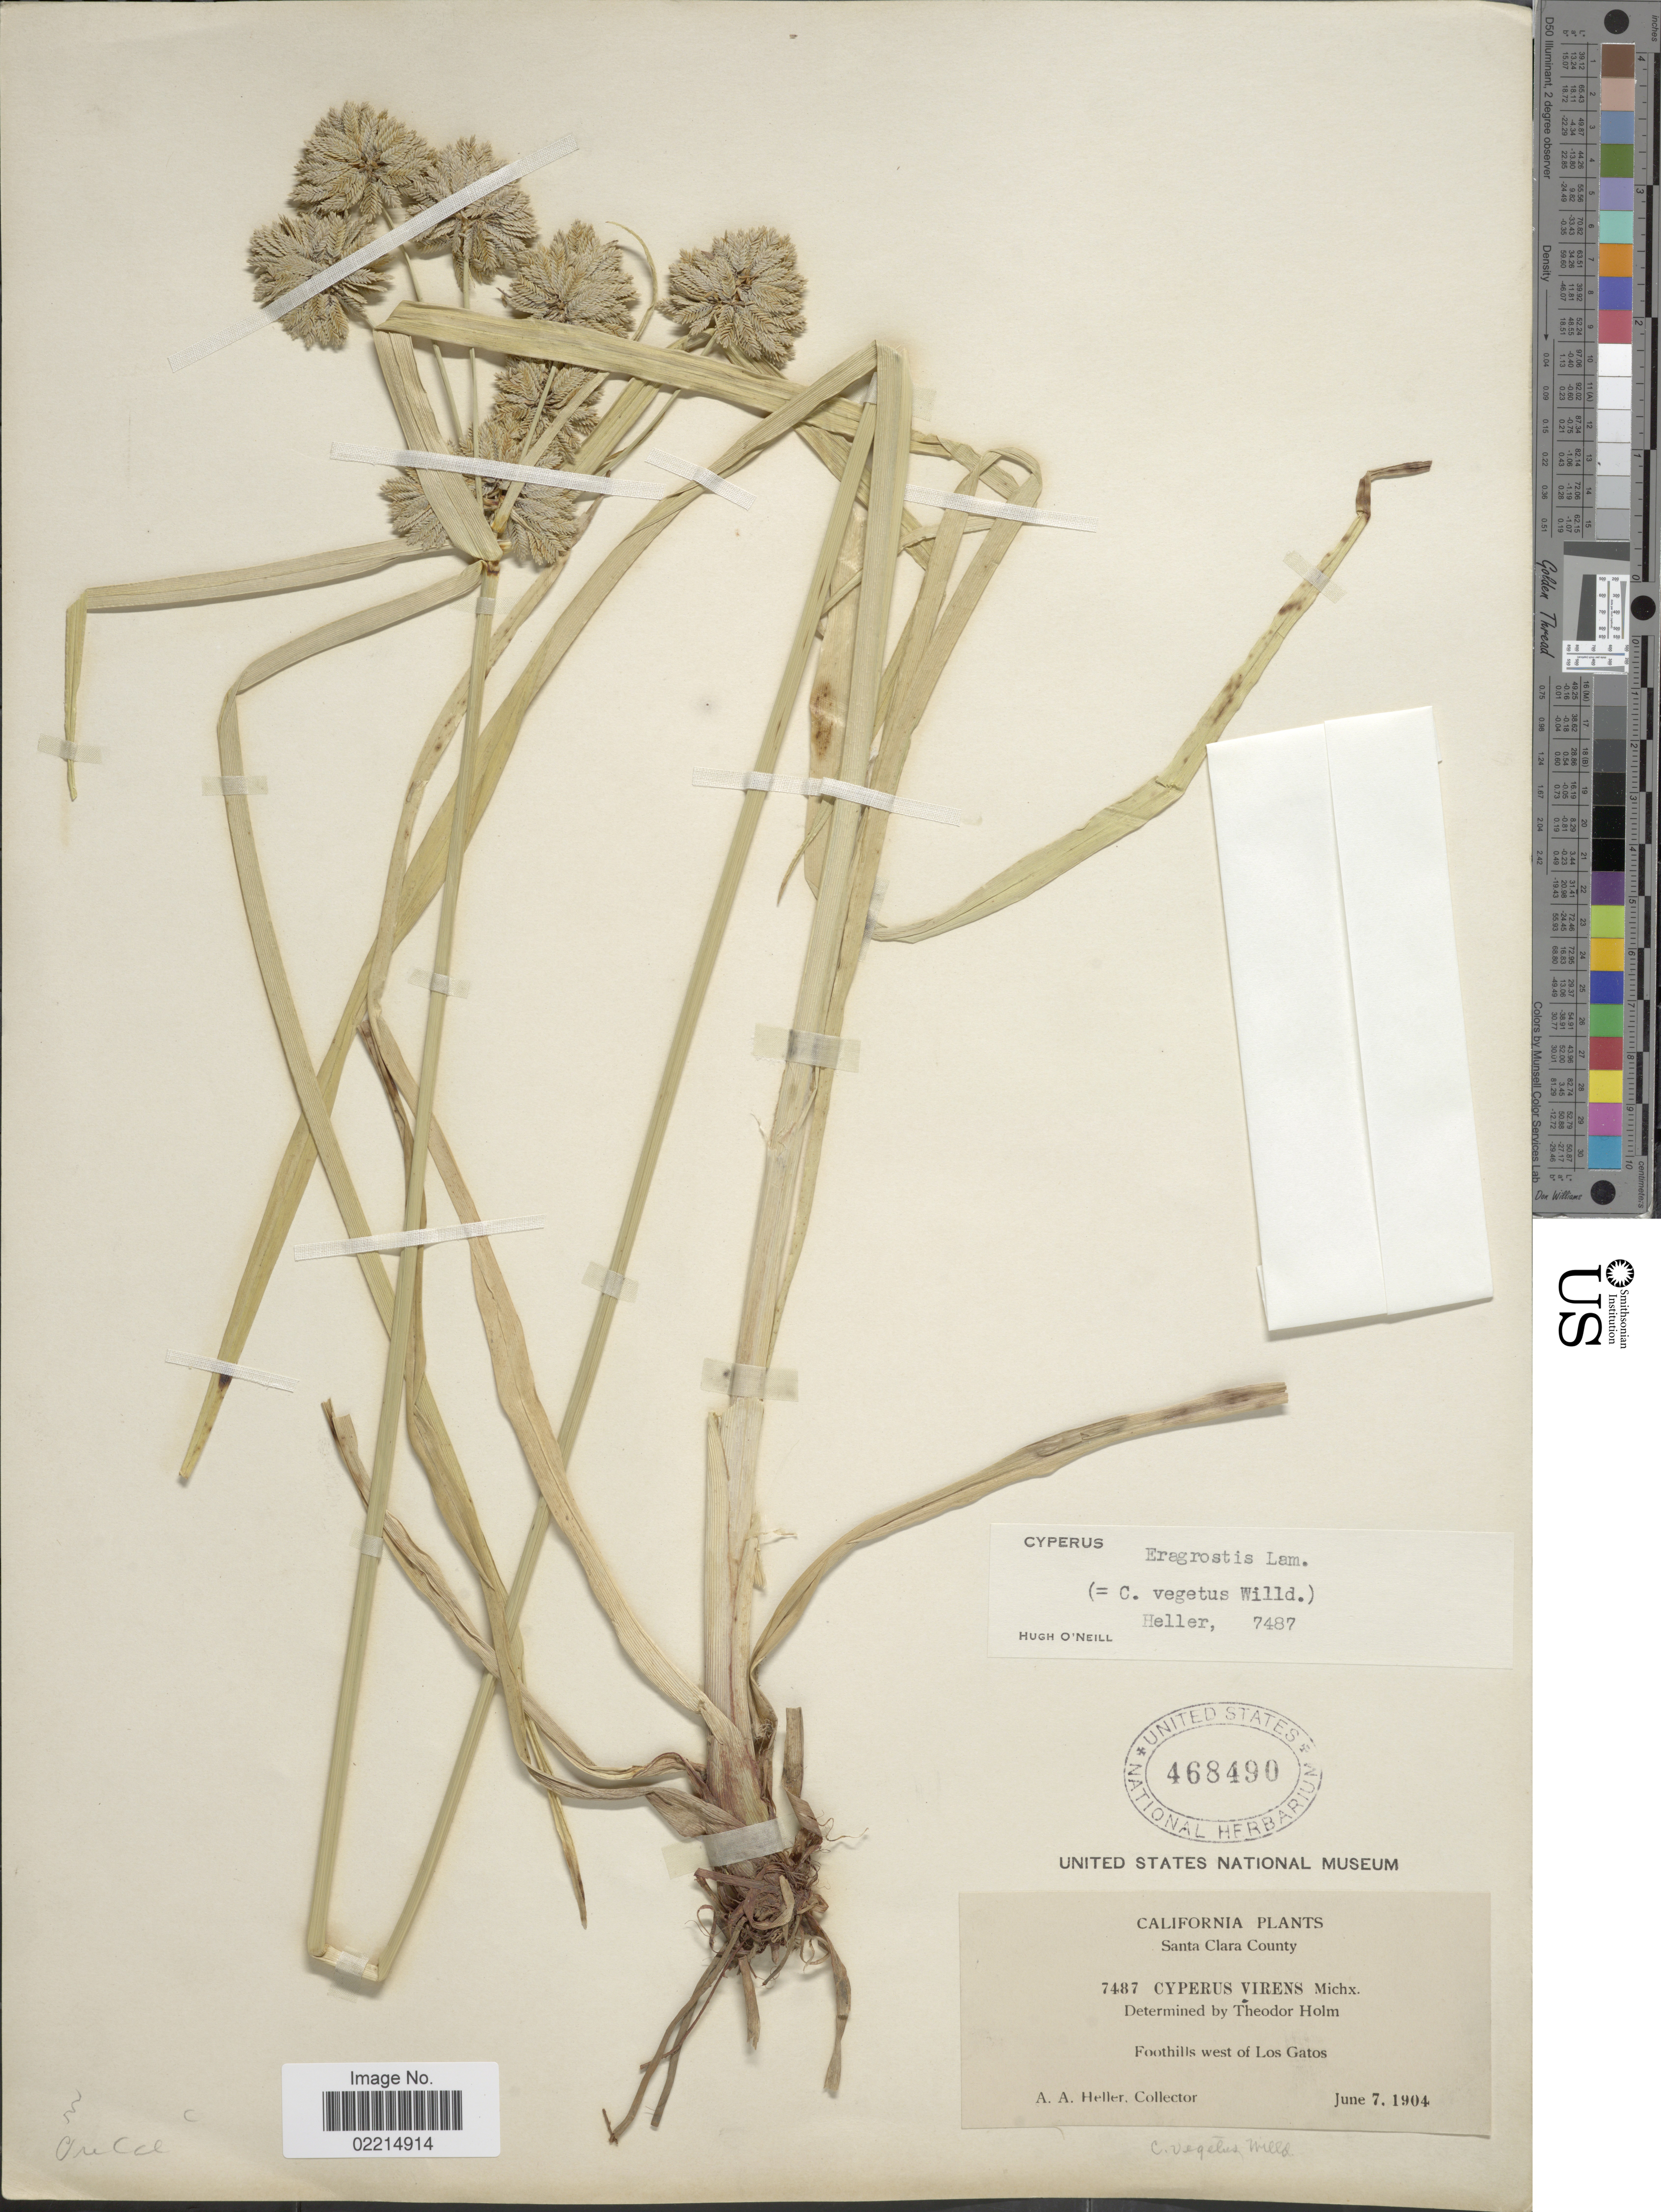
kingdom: Plantae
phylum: Tracheophyta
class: Liliopsida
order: Poales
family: Cyperaceae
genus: Cyperus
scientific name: Cyperus eragrostis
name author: Lam.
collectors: A. A. Heller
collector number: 7487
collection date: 1904-06-07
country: United States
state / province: California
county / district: Santa Clara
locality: Santa Clara County, foothills west of Los Gatos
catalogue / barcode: US 468490